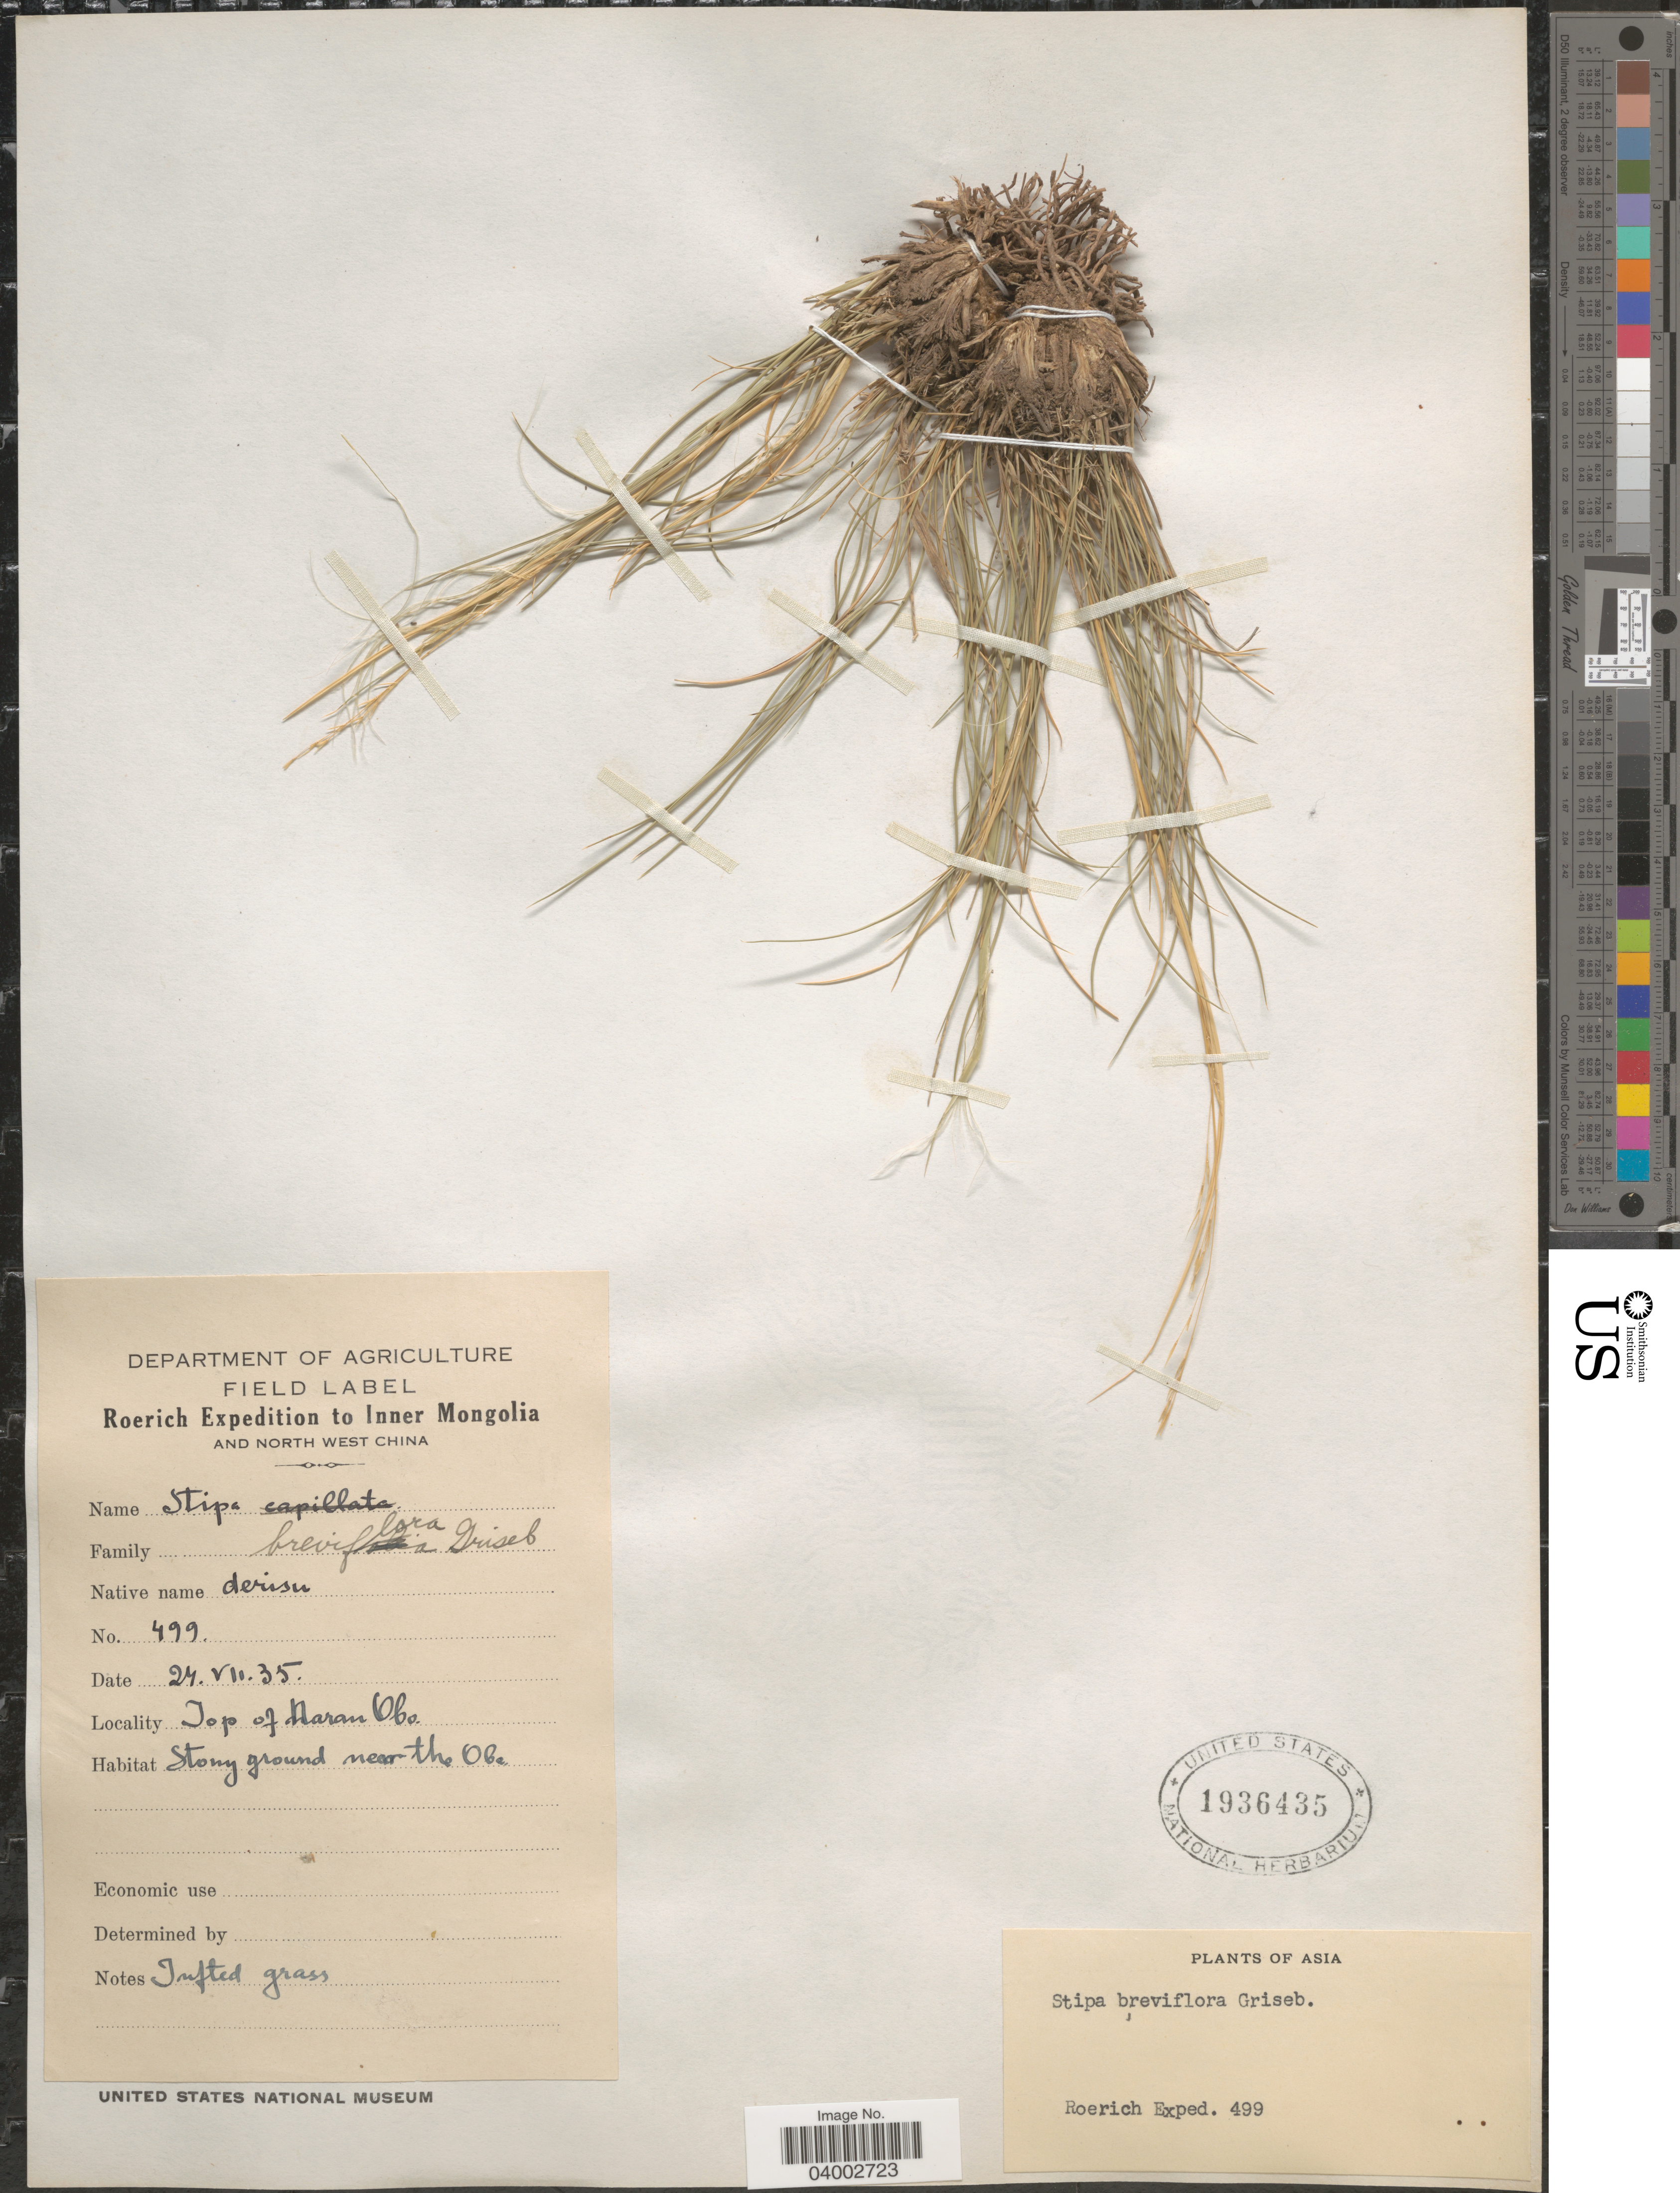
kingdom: Plantae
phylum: Tracheophyta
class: Liliopsida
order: Poales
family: Poaceae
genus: Stipa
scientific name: Stipa breviflora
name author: Griseb.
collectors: Roerich Expedition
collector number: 499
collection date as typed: Transcribed d/m/y: 24/7/35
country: China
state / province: Nei Monggol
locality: Inner Mongolia and North West China. Top of Naran Obo. Near the Obo.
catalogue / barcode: US 1936435